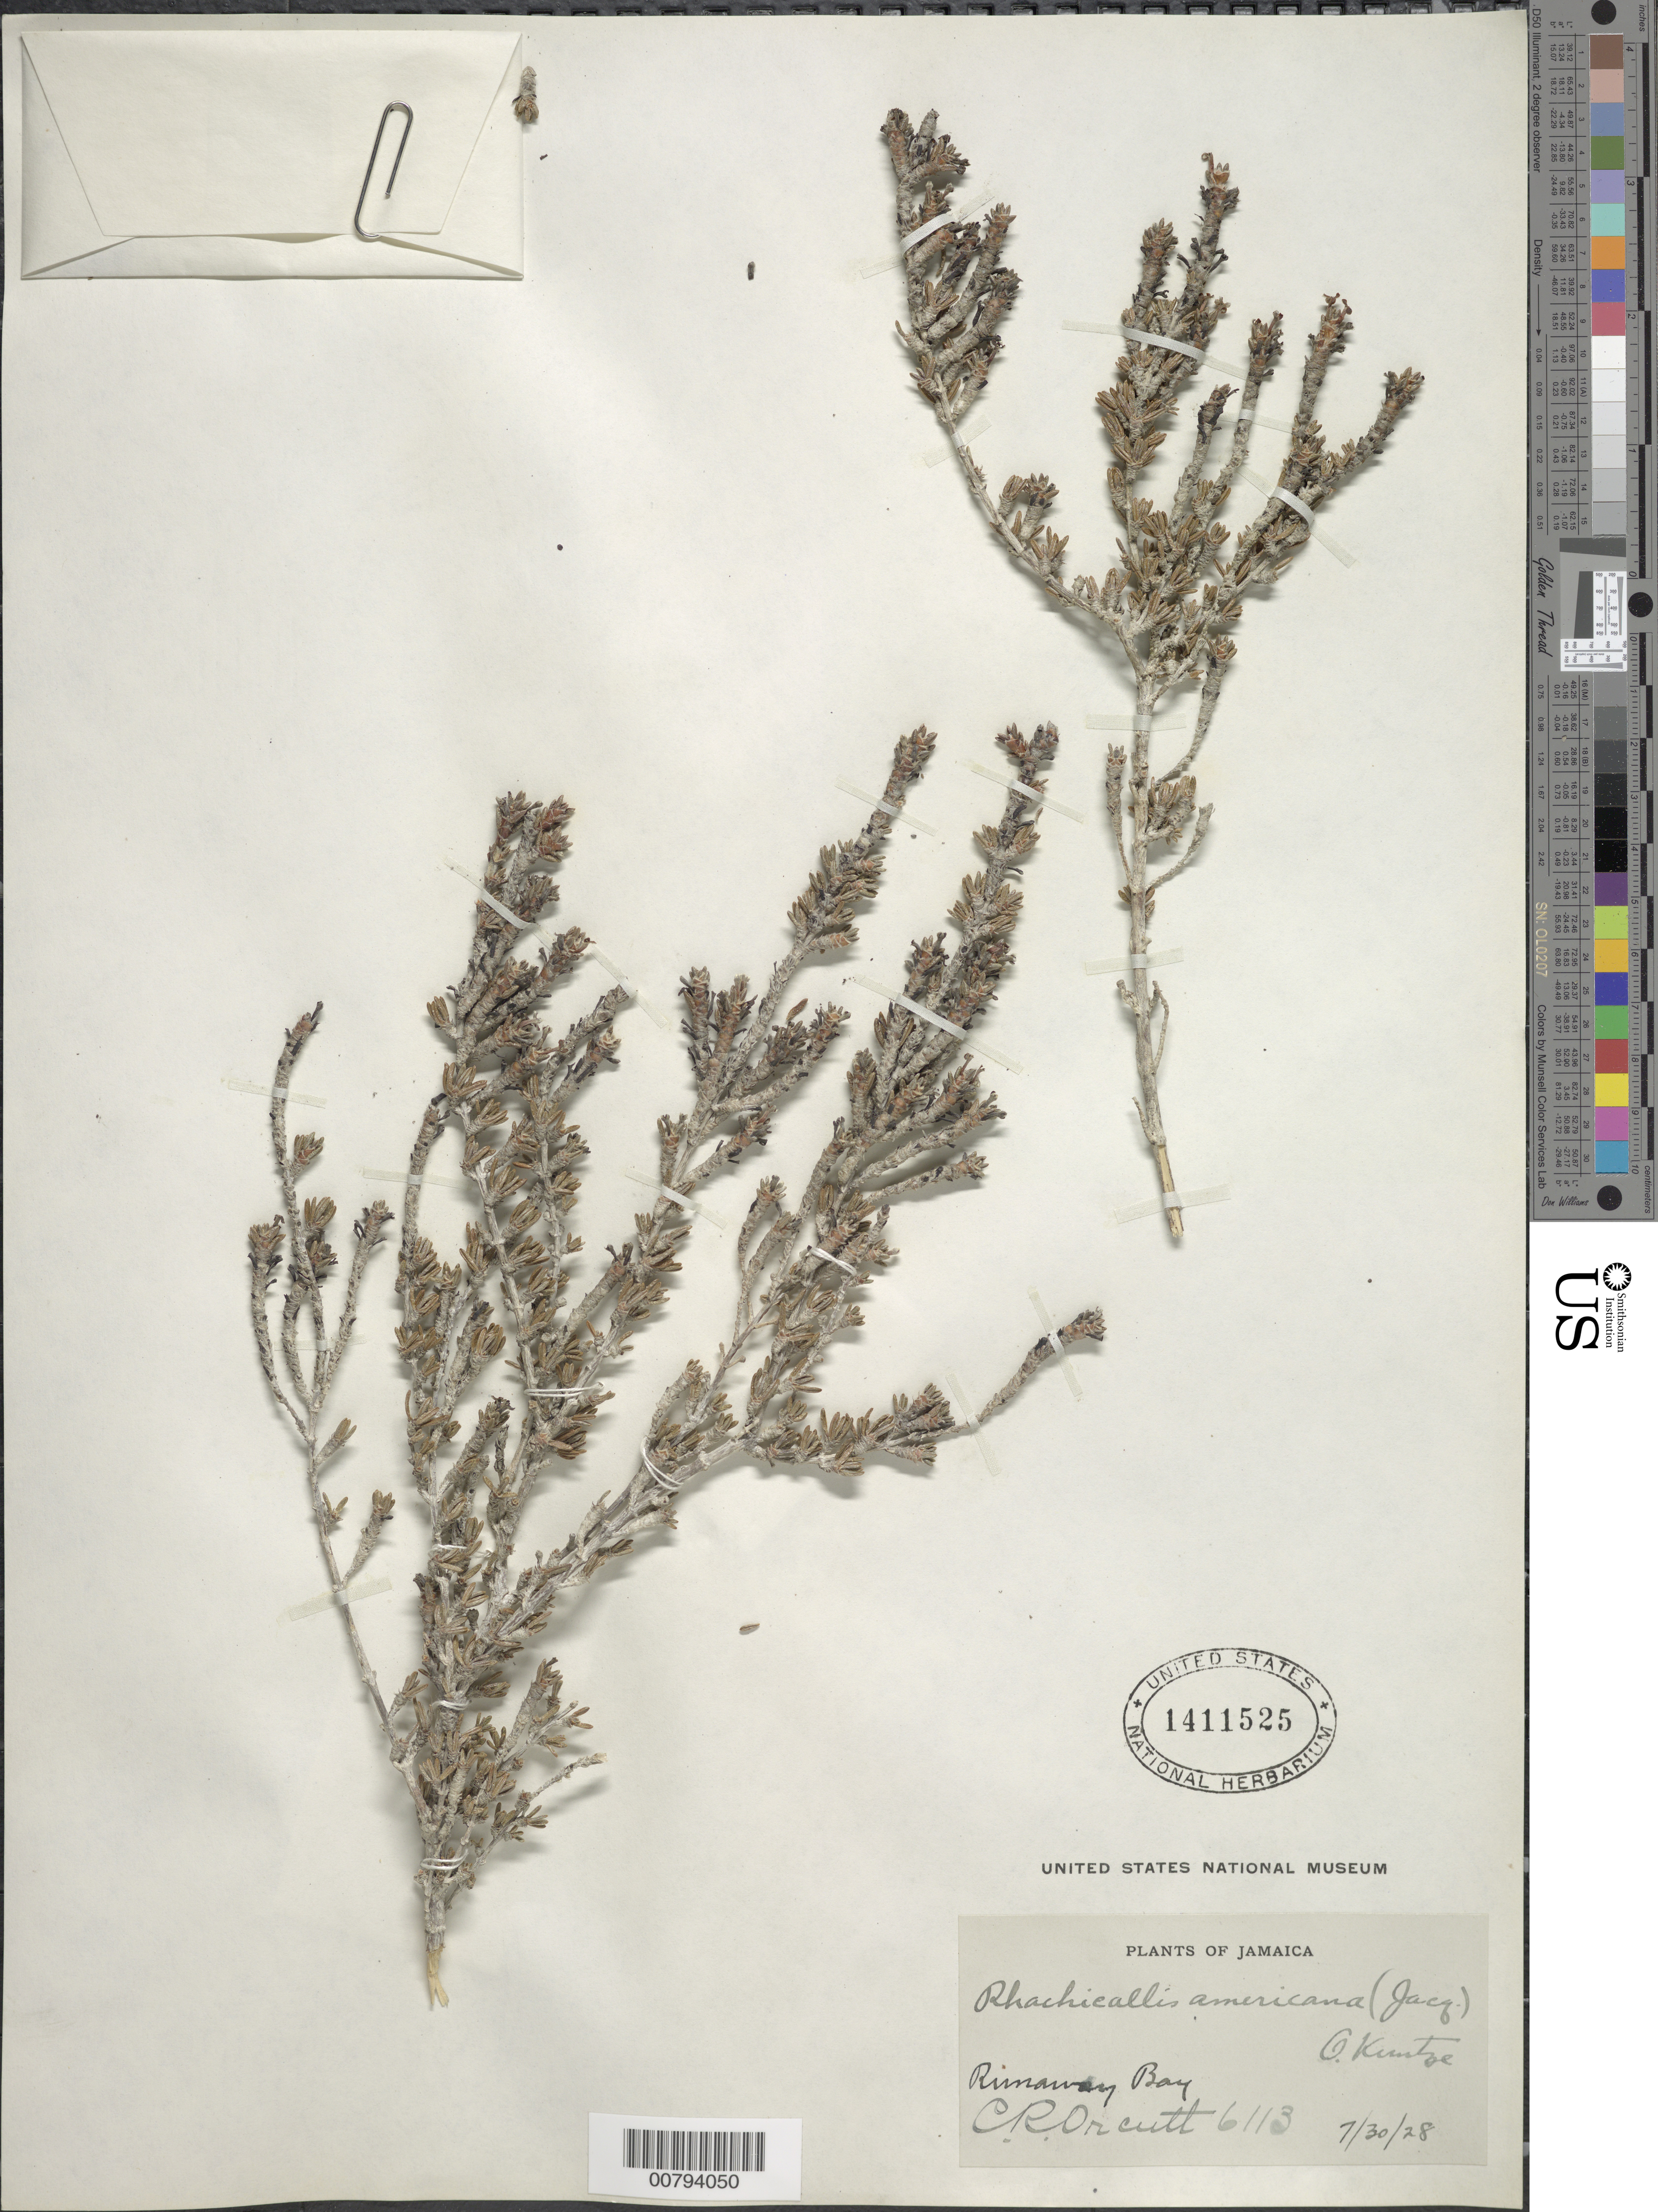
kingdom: Plantae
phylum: Tracheophyta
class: Magnoliopsida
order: Gentianales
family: Rubiaceae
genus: Rachicallis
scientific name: Rachicallis americana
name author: (Jacq.) Hitchc.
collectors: C. R. Orcutt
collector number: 6113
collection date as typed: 30 Jul 1928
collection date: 1928-07-30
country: Jamaica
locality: Runaway Bay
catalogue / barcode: US 1411525